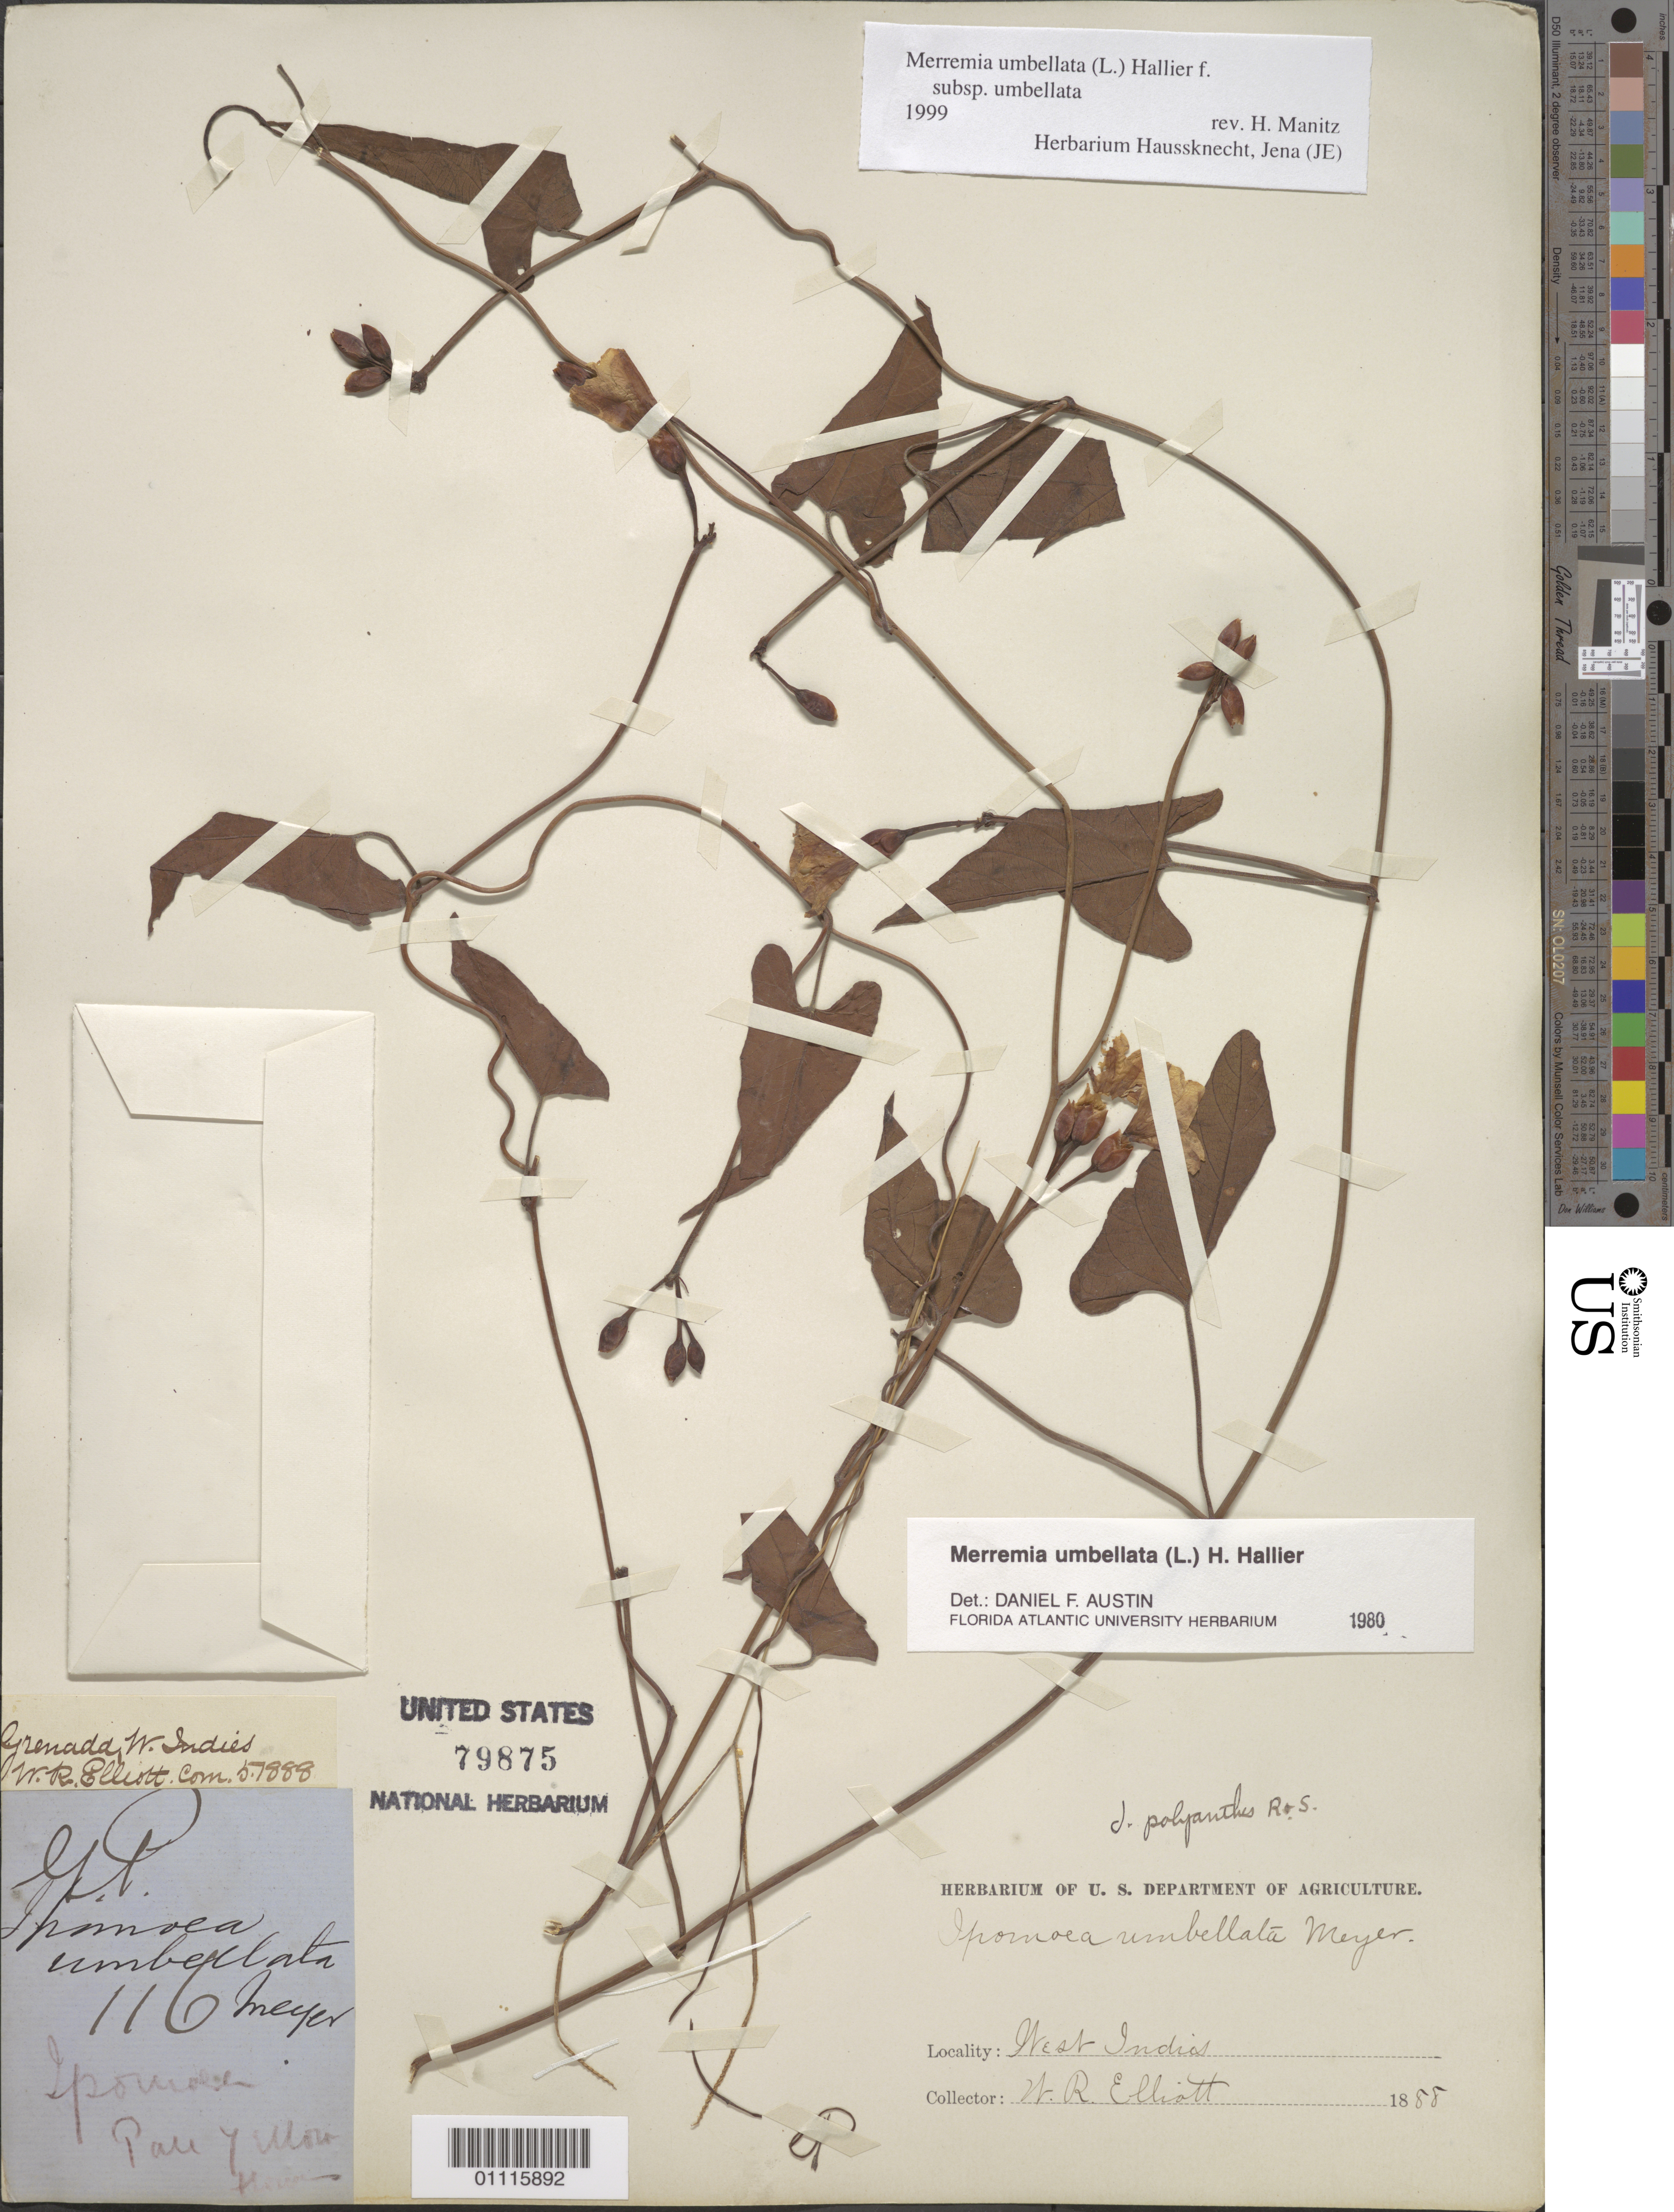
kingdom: Plantae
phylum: Tracheophyta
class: Magnoliopsida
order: Solanales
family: Convolvulaceae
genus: Camonea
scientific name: Camonea umbellata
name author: (L.) A. R. Simões & Staples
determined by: Strong, Mark T., (BOT), Smithsonian Institution - National Museum of Natural History (UNITED STATES)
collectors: W. Elliott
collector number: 116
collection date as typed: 1888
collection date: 1888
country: Grenada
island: Grenada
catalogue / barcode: US 79875